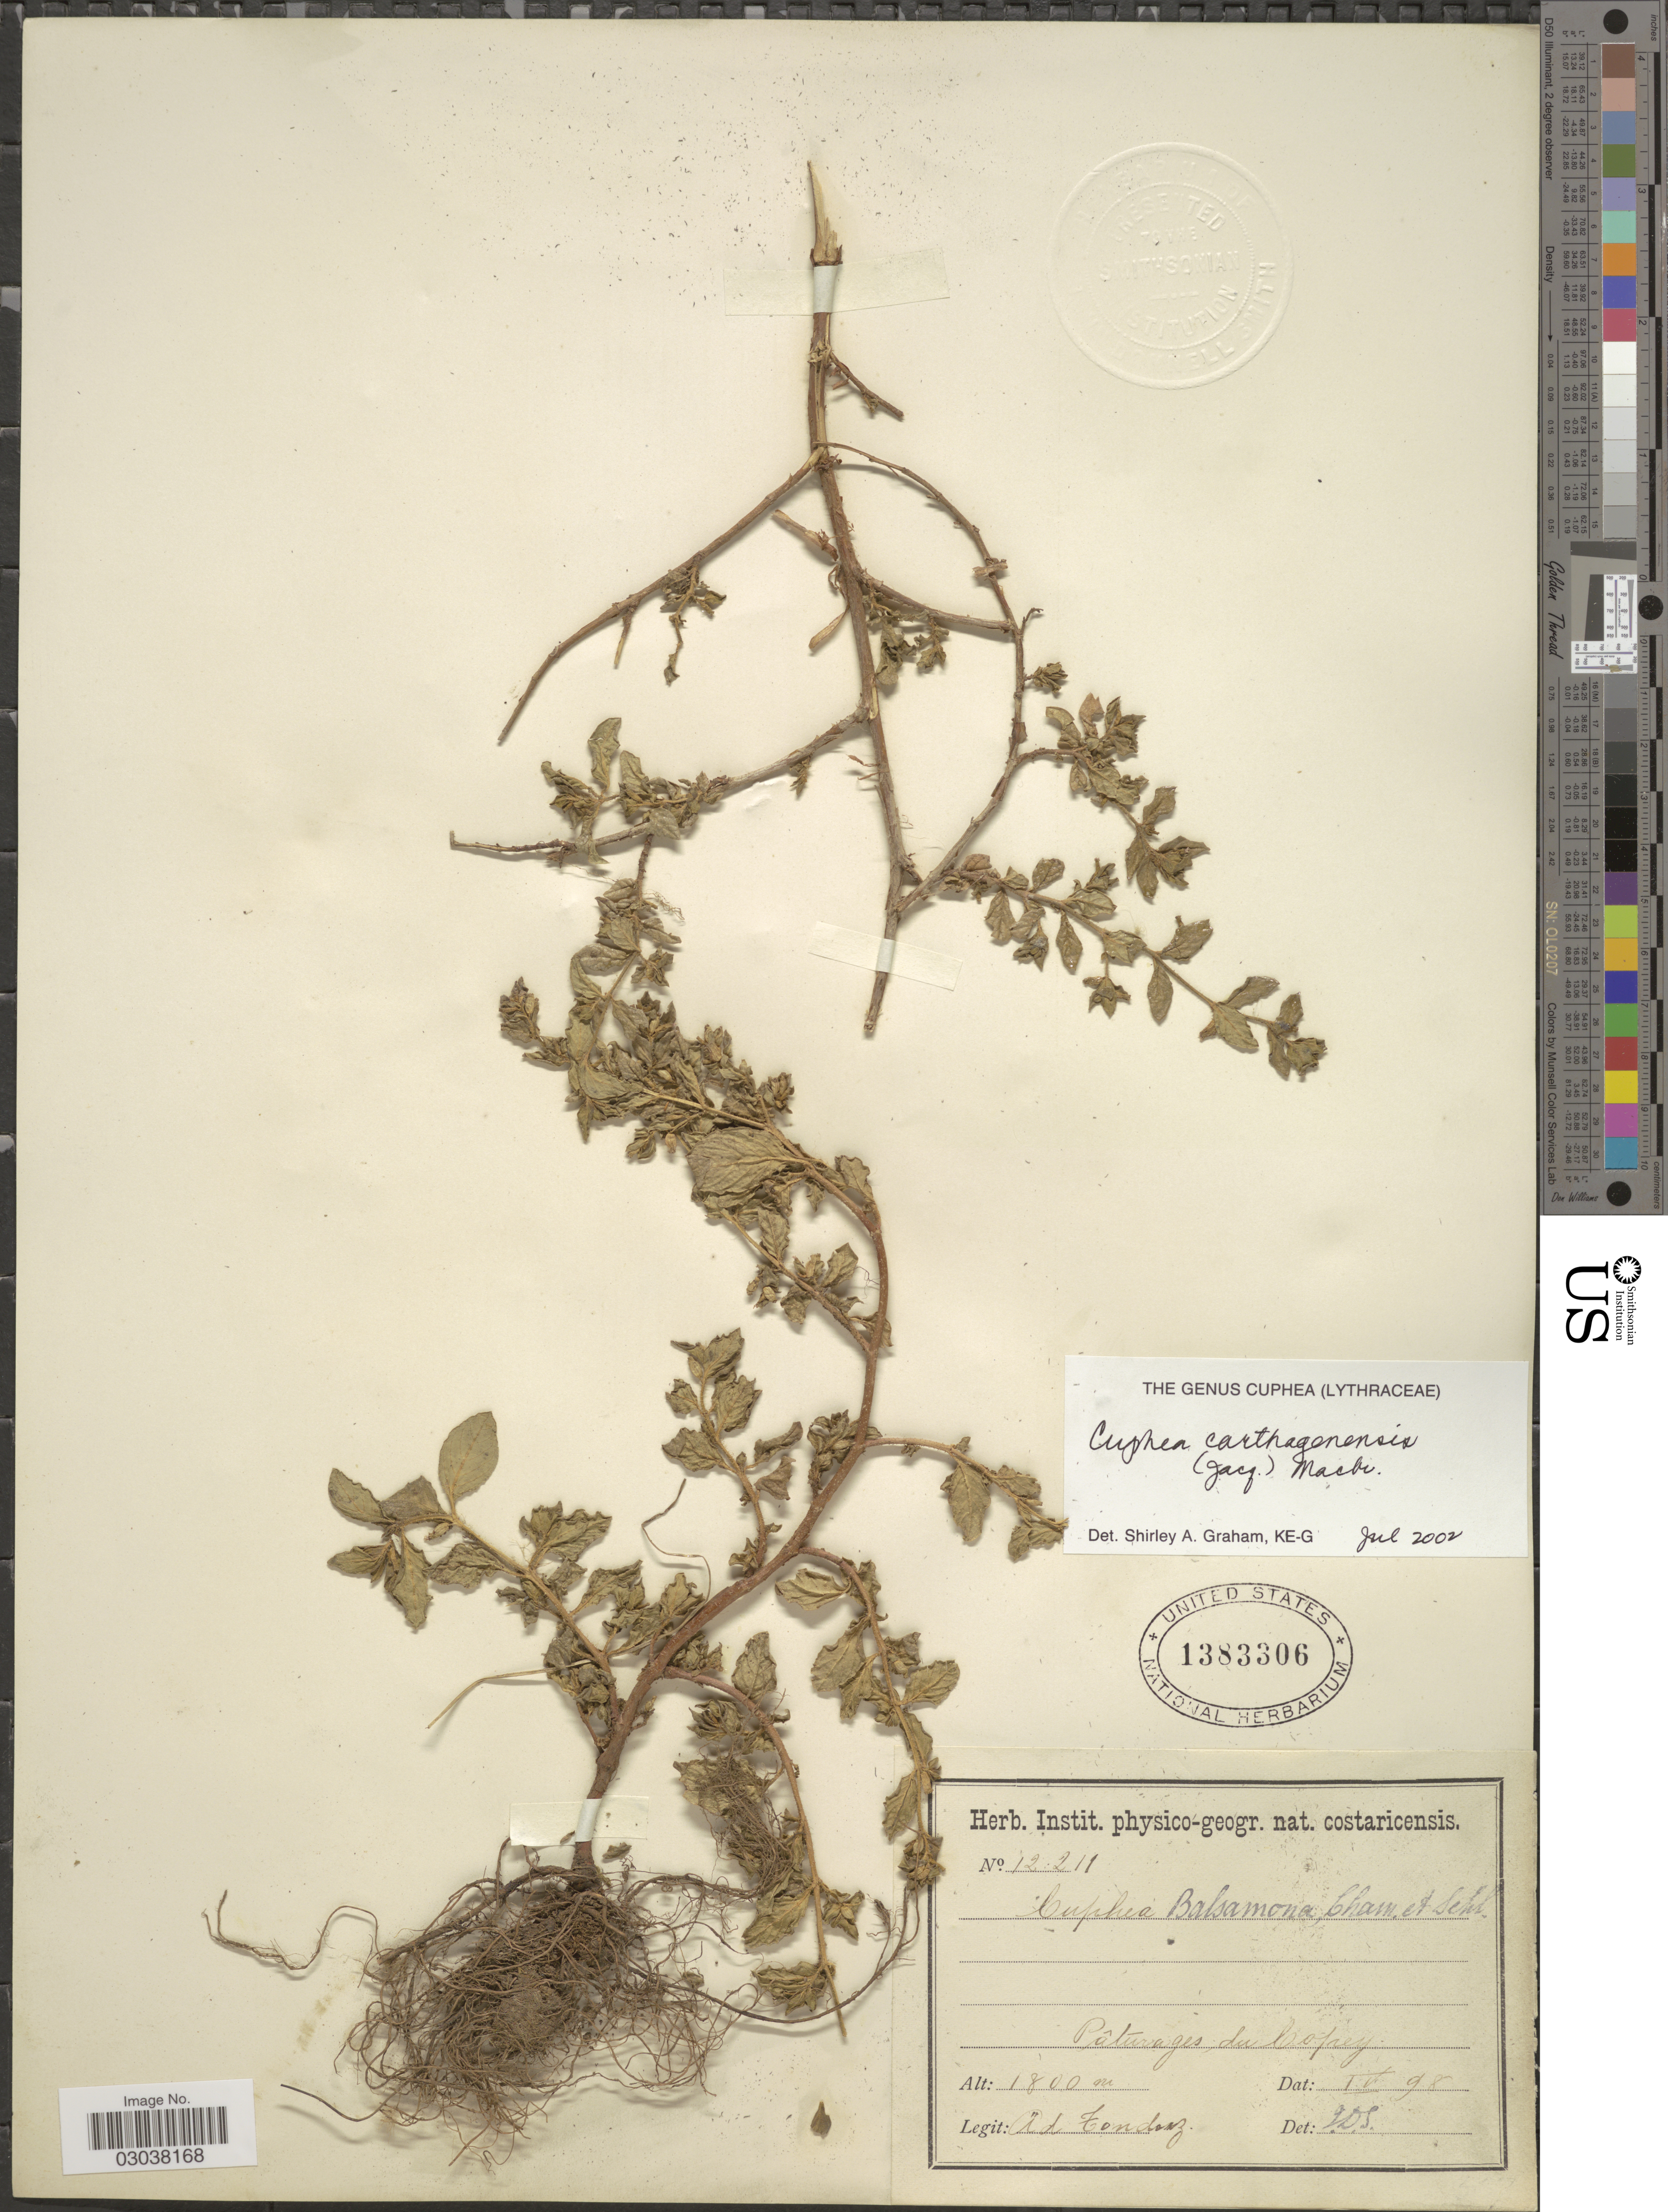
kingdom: Plantae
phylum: Tracheophyta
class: Magnoliopsida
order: Myrtales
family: Lythraceae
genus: Cuphea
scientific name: Cuphea carthagenensis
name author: (Jacq.) J.F. Macbr.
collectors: A. Tonduz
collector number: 12211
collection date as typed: Transcribed d/m/y: /4/98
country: Costa Rica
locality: Pâturages du Copey.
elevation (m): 1800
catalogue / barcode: US 1383306